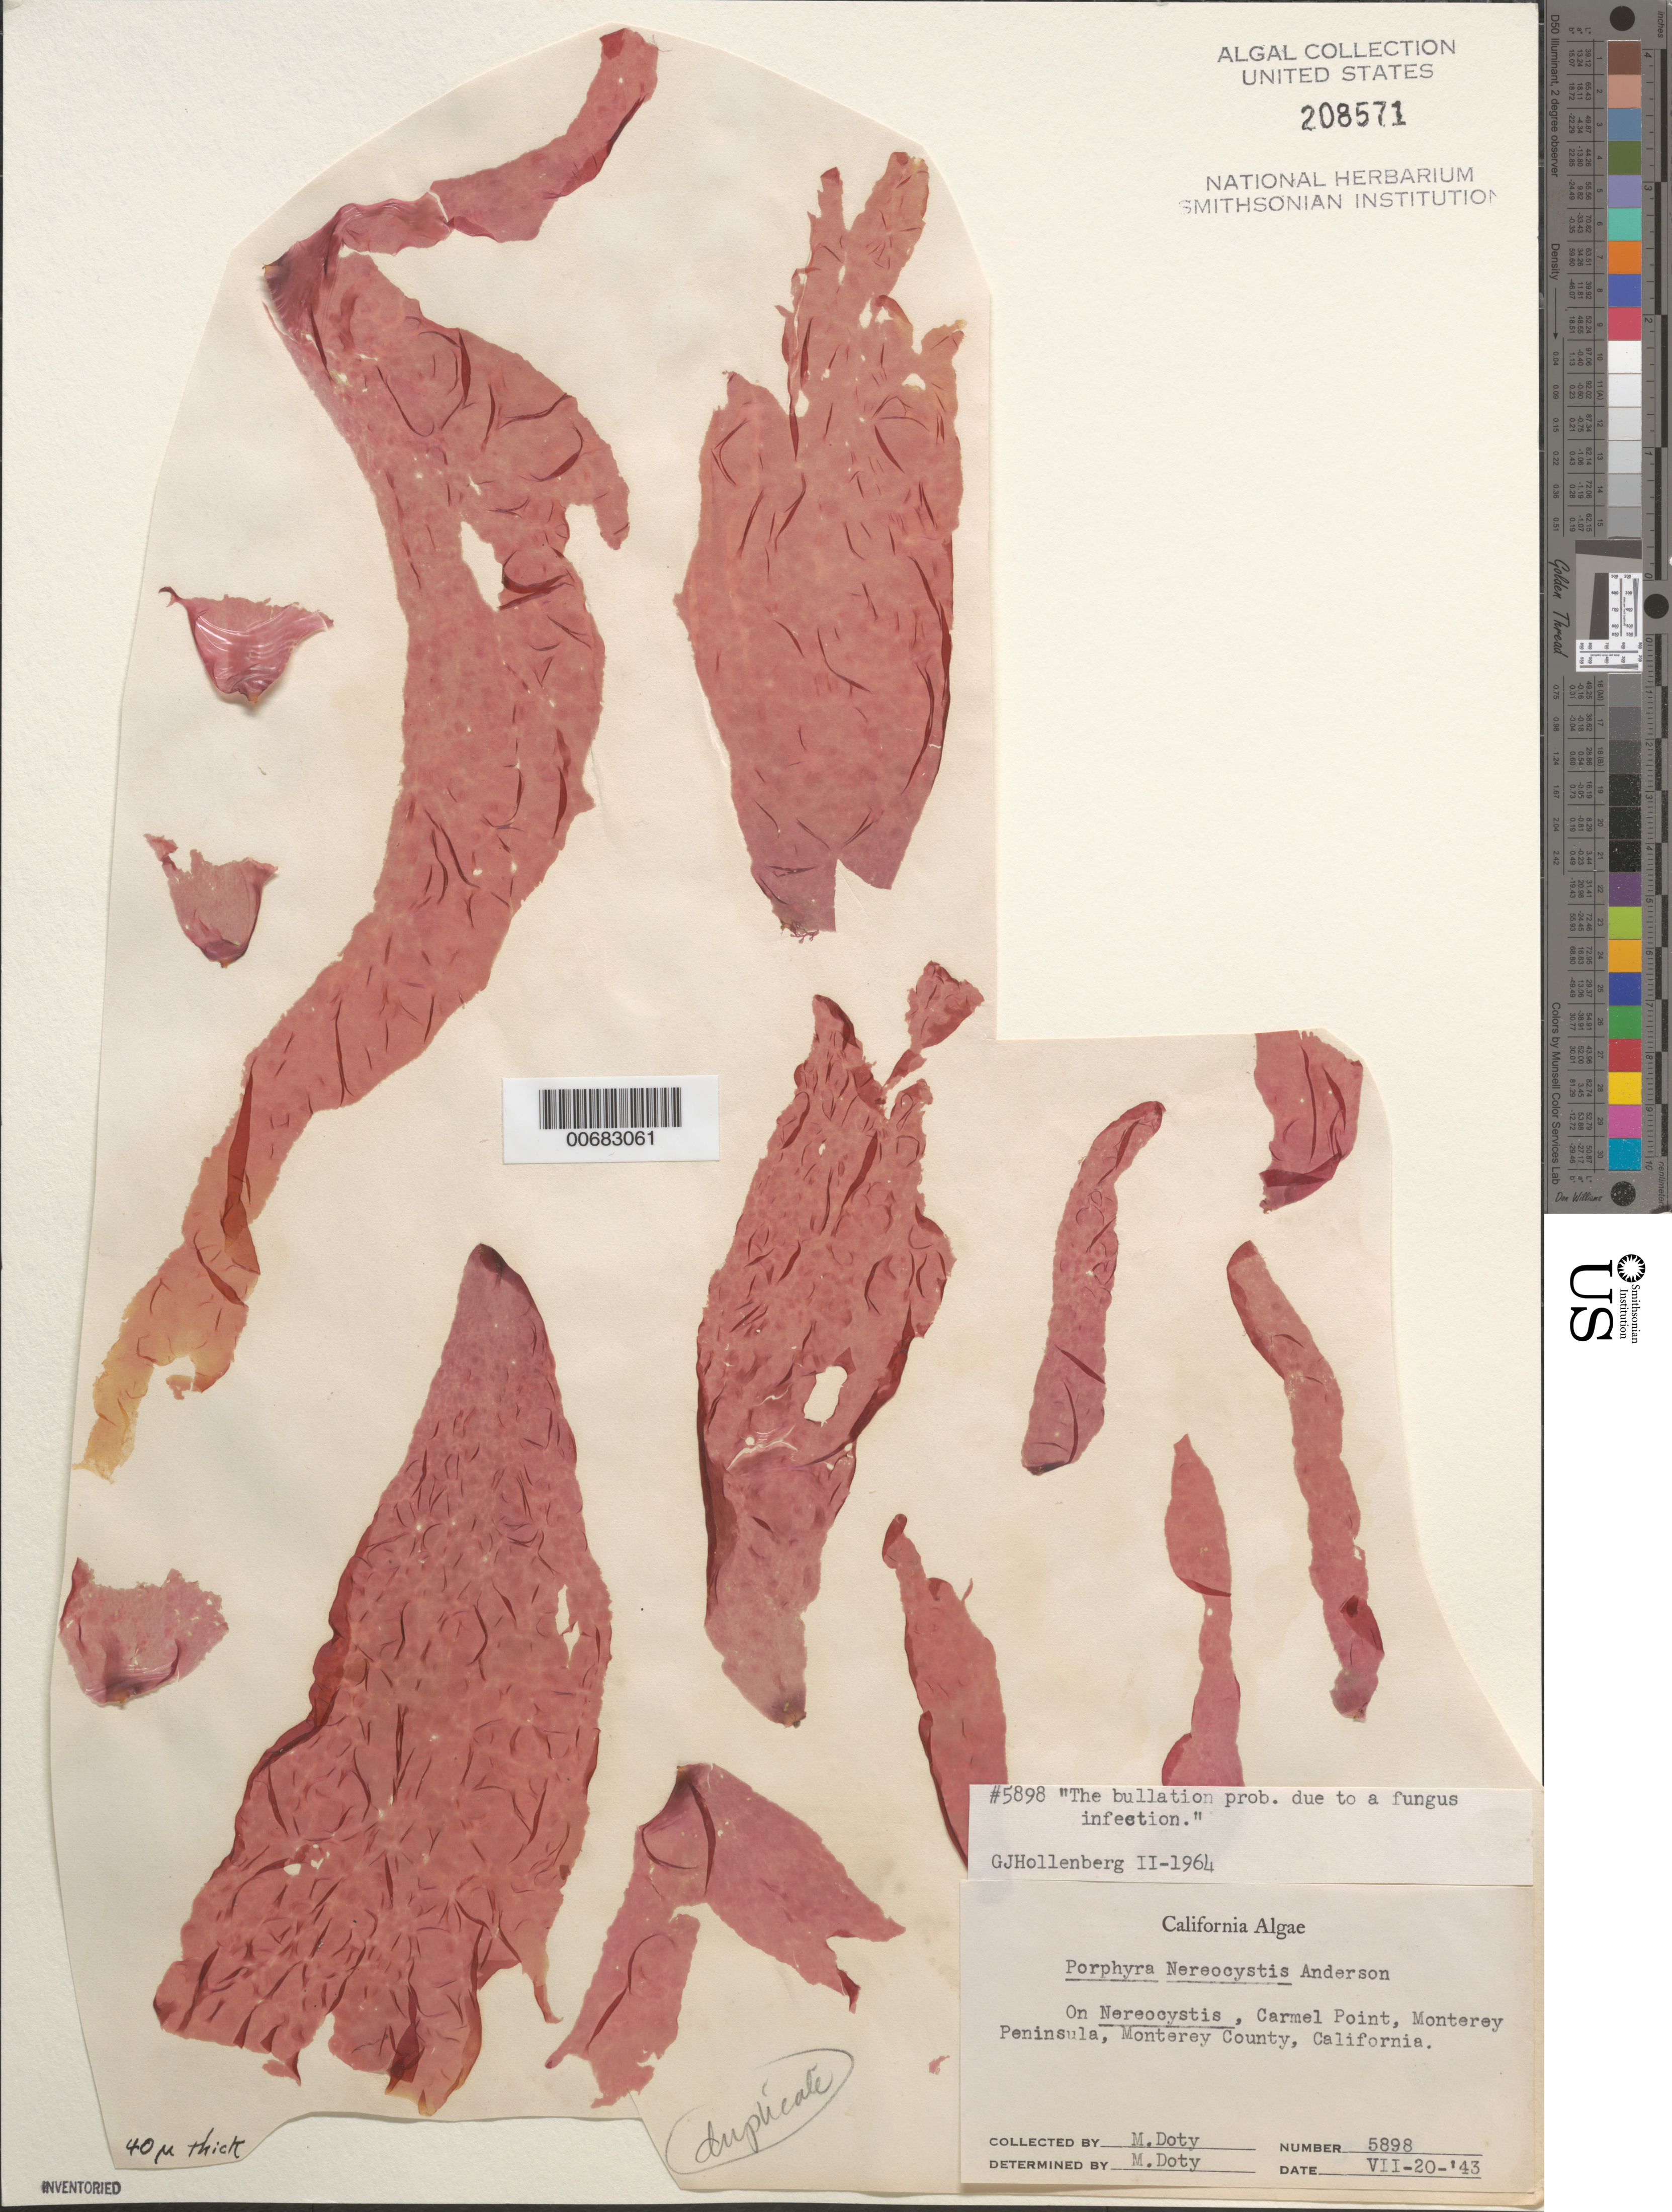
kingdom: Plantae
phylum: Rhodophyta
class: Bangiophyceae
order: Bangiales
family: Bangiaceae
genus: Pyropia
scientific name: Pyropia nereocystis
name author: (C.L. Anderson) S.C. Lindstrom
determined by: Algae name updating Project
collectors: M. S. Doty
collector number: MSD 5898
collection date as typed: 20 Jul 1943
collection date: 1943-07-20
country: United States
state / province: California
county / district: Monterey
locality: Carmel Point, Monterey Peninsula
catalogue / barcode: US 208571